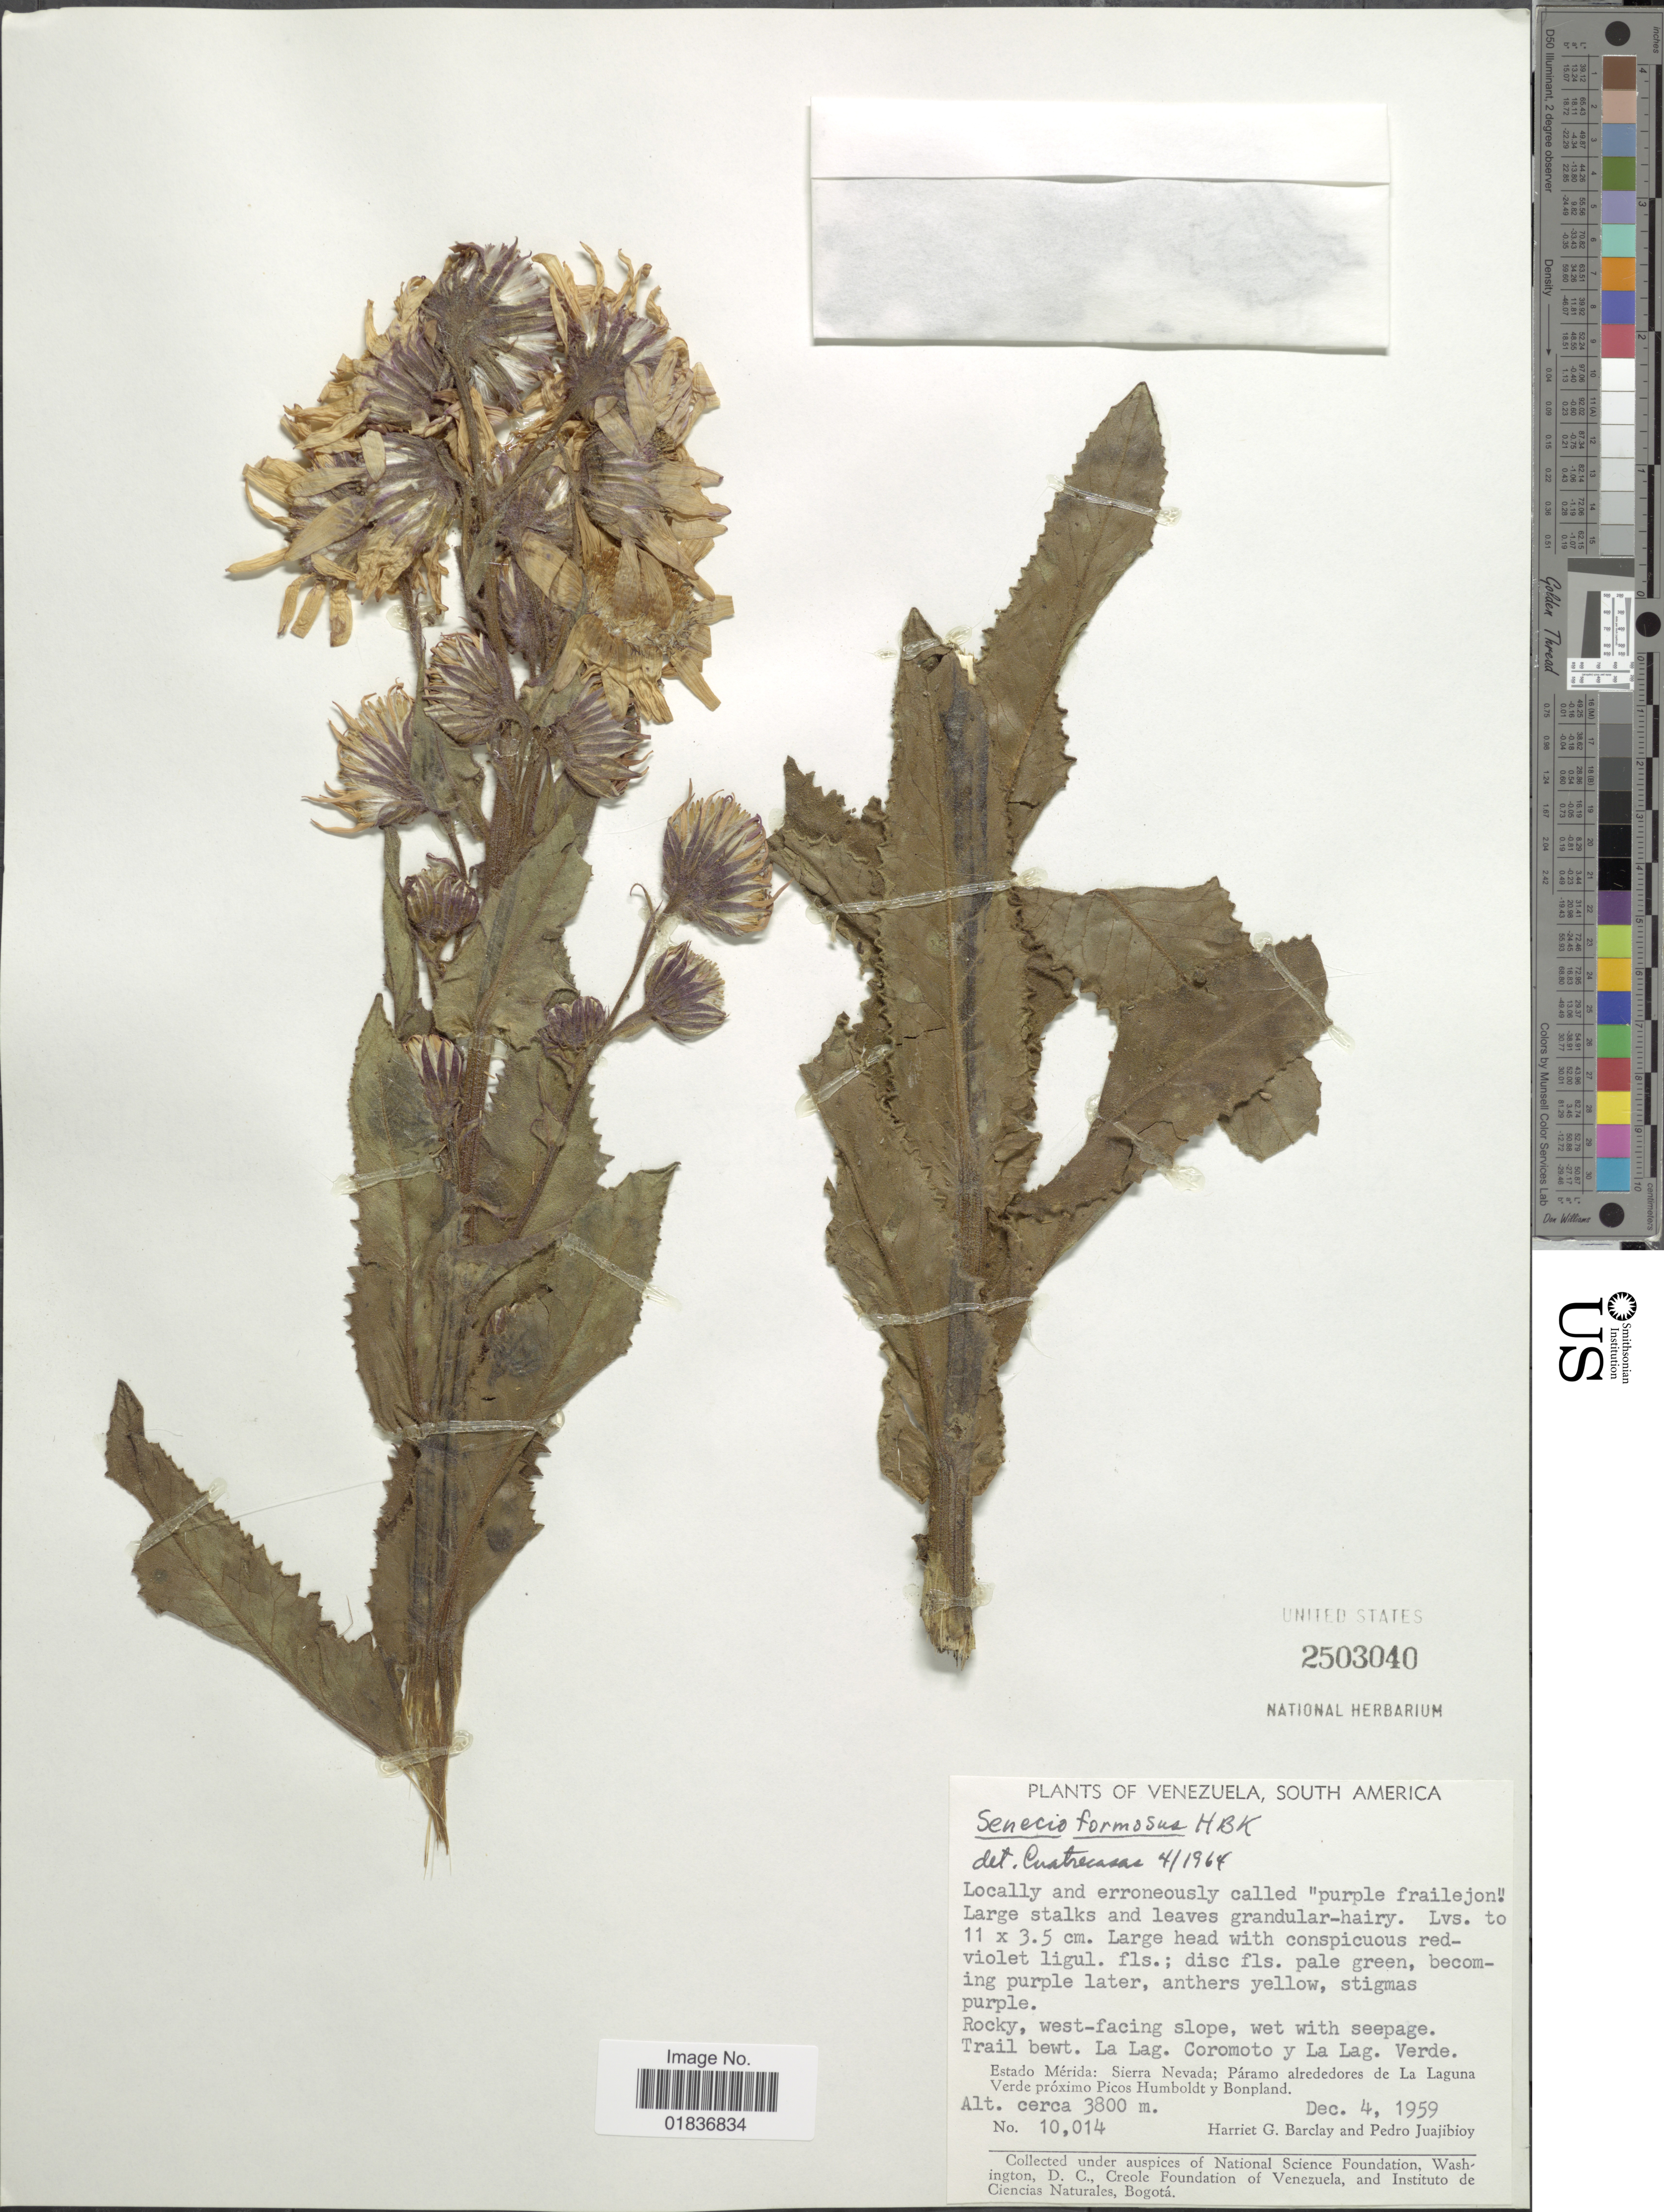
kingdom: Plantae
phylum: Tracheophyta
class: Magnoliopsida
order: Asterales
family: Asteraceae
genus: Senecio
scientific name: Senecio wedglacialis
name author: Cuatrec.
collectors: H. G. Barclay & P. Juajibioy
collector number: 10014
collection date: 1959-12-04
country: Venezuela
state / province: Mérida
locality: Estado Merida: Sierra Nevada: Paramo alrededores de La Laguna Grande. Verde proximo Picos Humboldt y Bonpland. Trail bewt. La Lag. Coromoto y La Lag. Verde.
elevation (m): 3800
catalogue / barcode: US 2503040